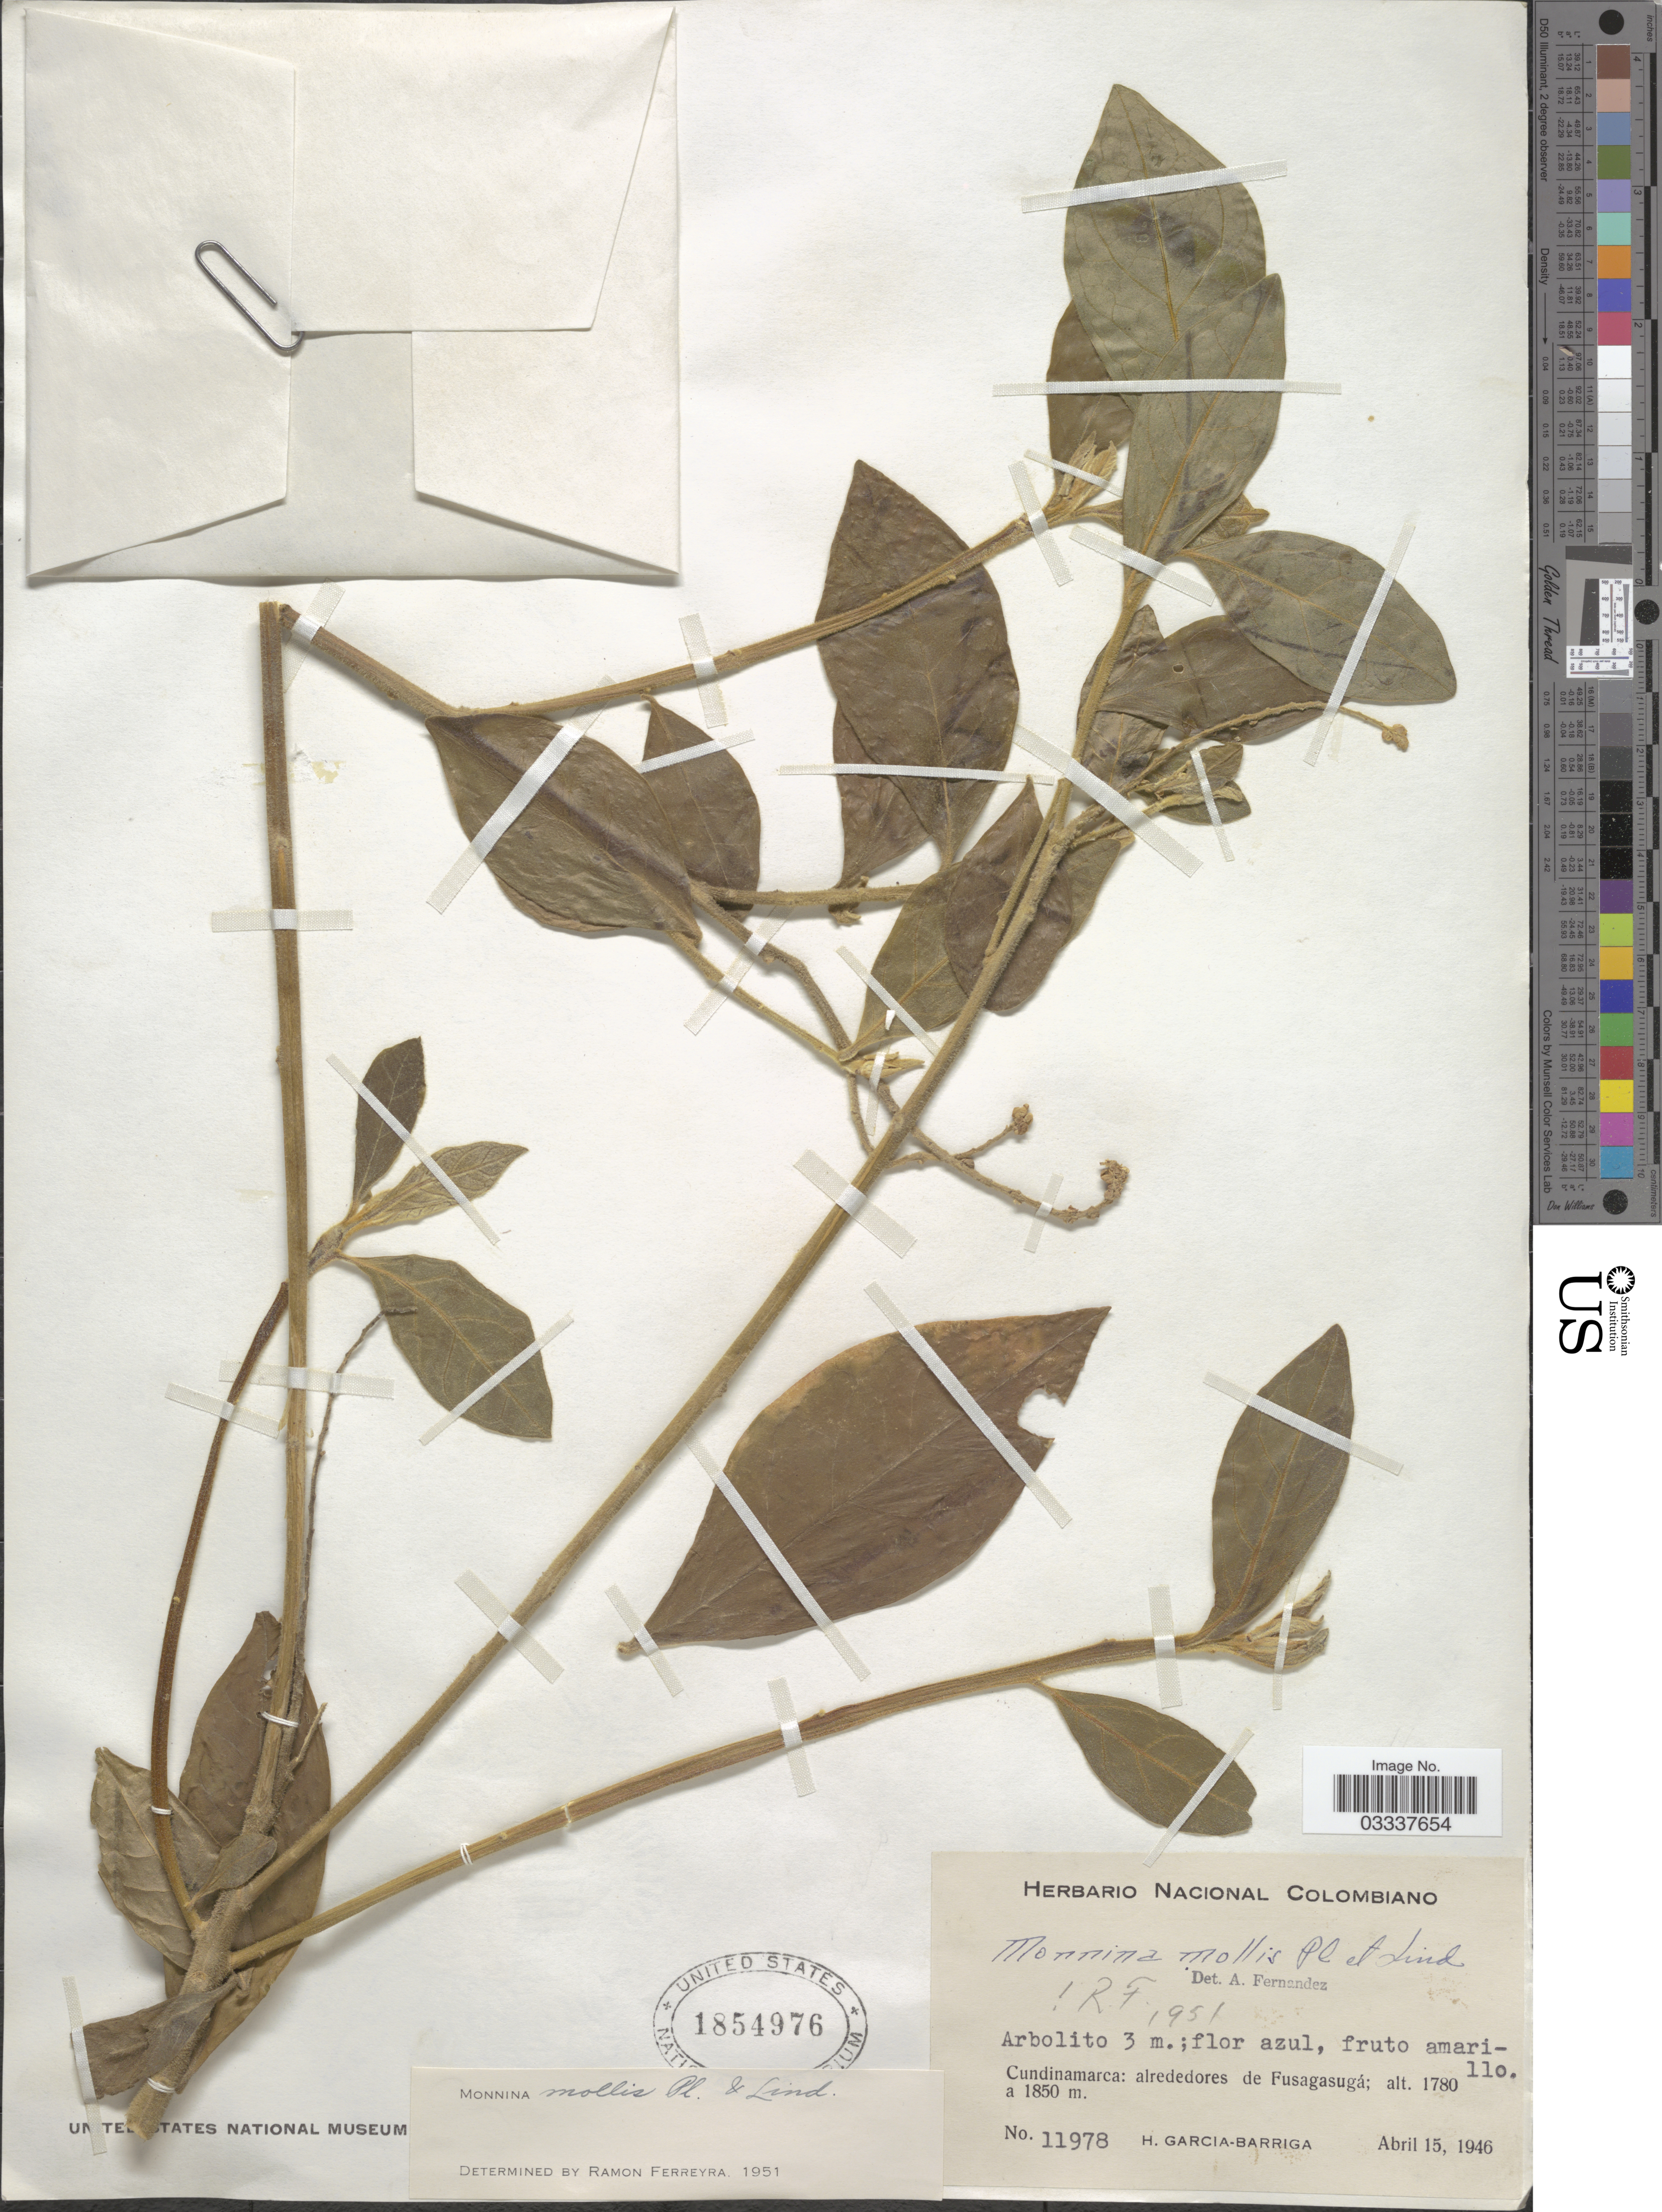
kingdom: Plantae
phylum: Tracheophyta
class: Magnoliopsida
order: Fabales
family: Polygalaceae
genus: Monnina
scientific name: Monnina mollis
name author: Planch. & Linden in Triana & Planch.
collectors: H. García Barriga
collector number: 11978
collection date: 1946-04-15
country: Colombia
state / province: Cundinamarca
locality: Alrededores de Fusagasugá.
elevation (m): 1780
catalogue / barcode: US 1854976